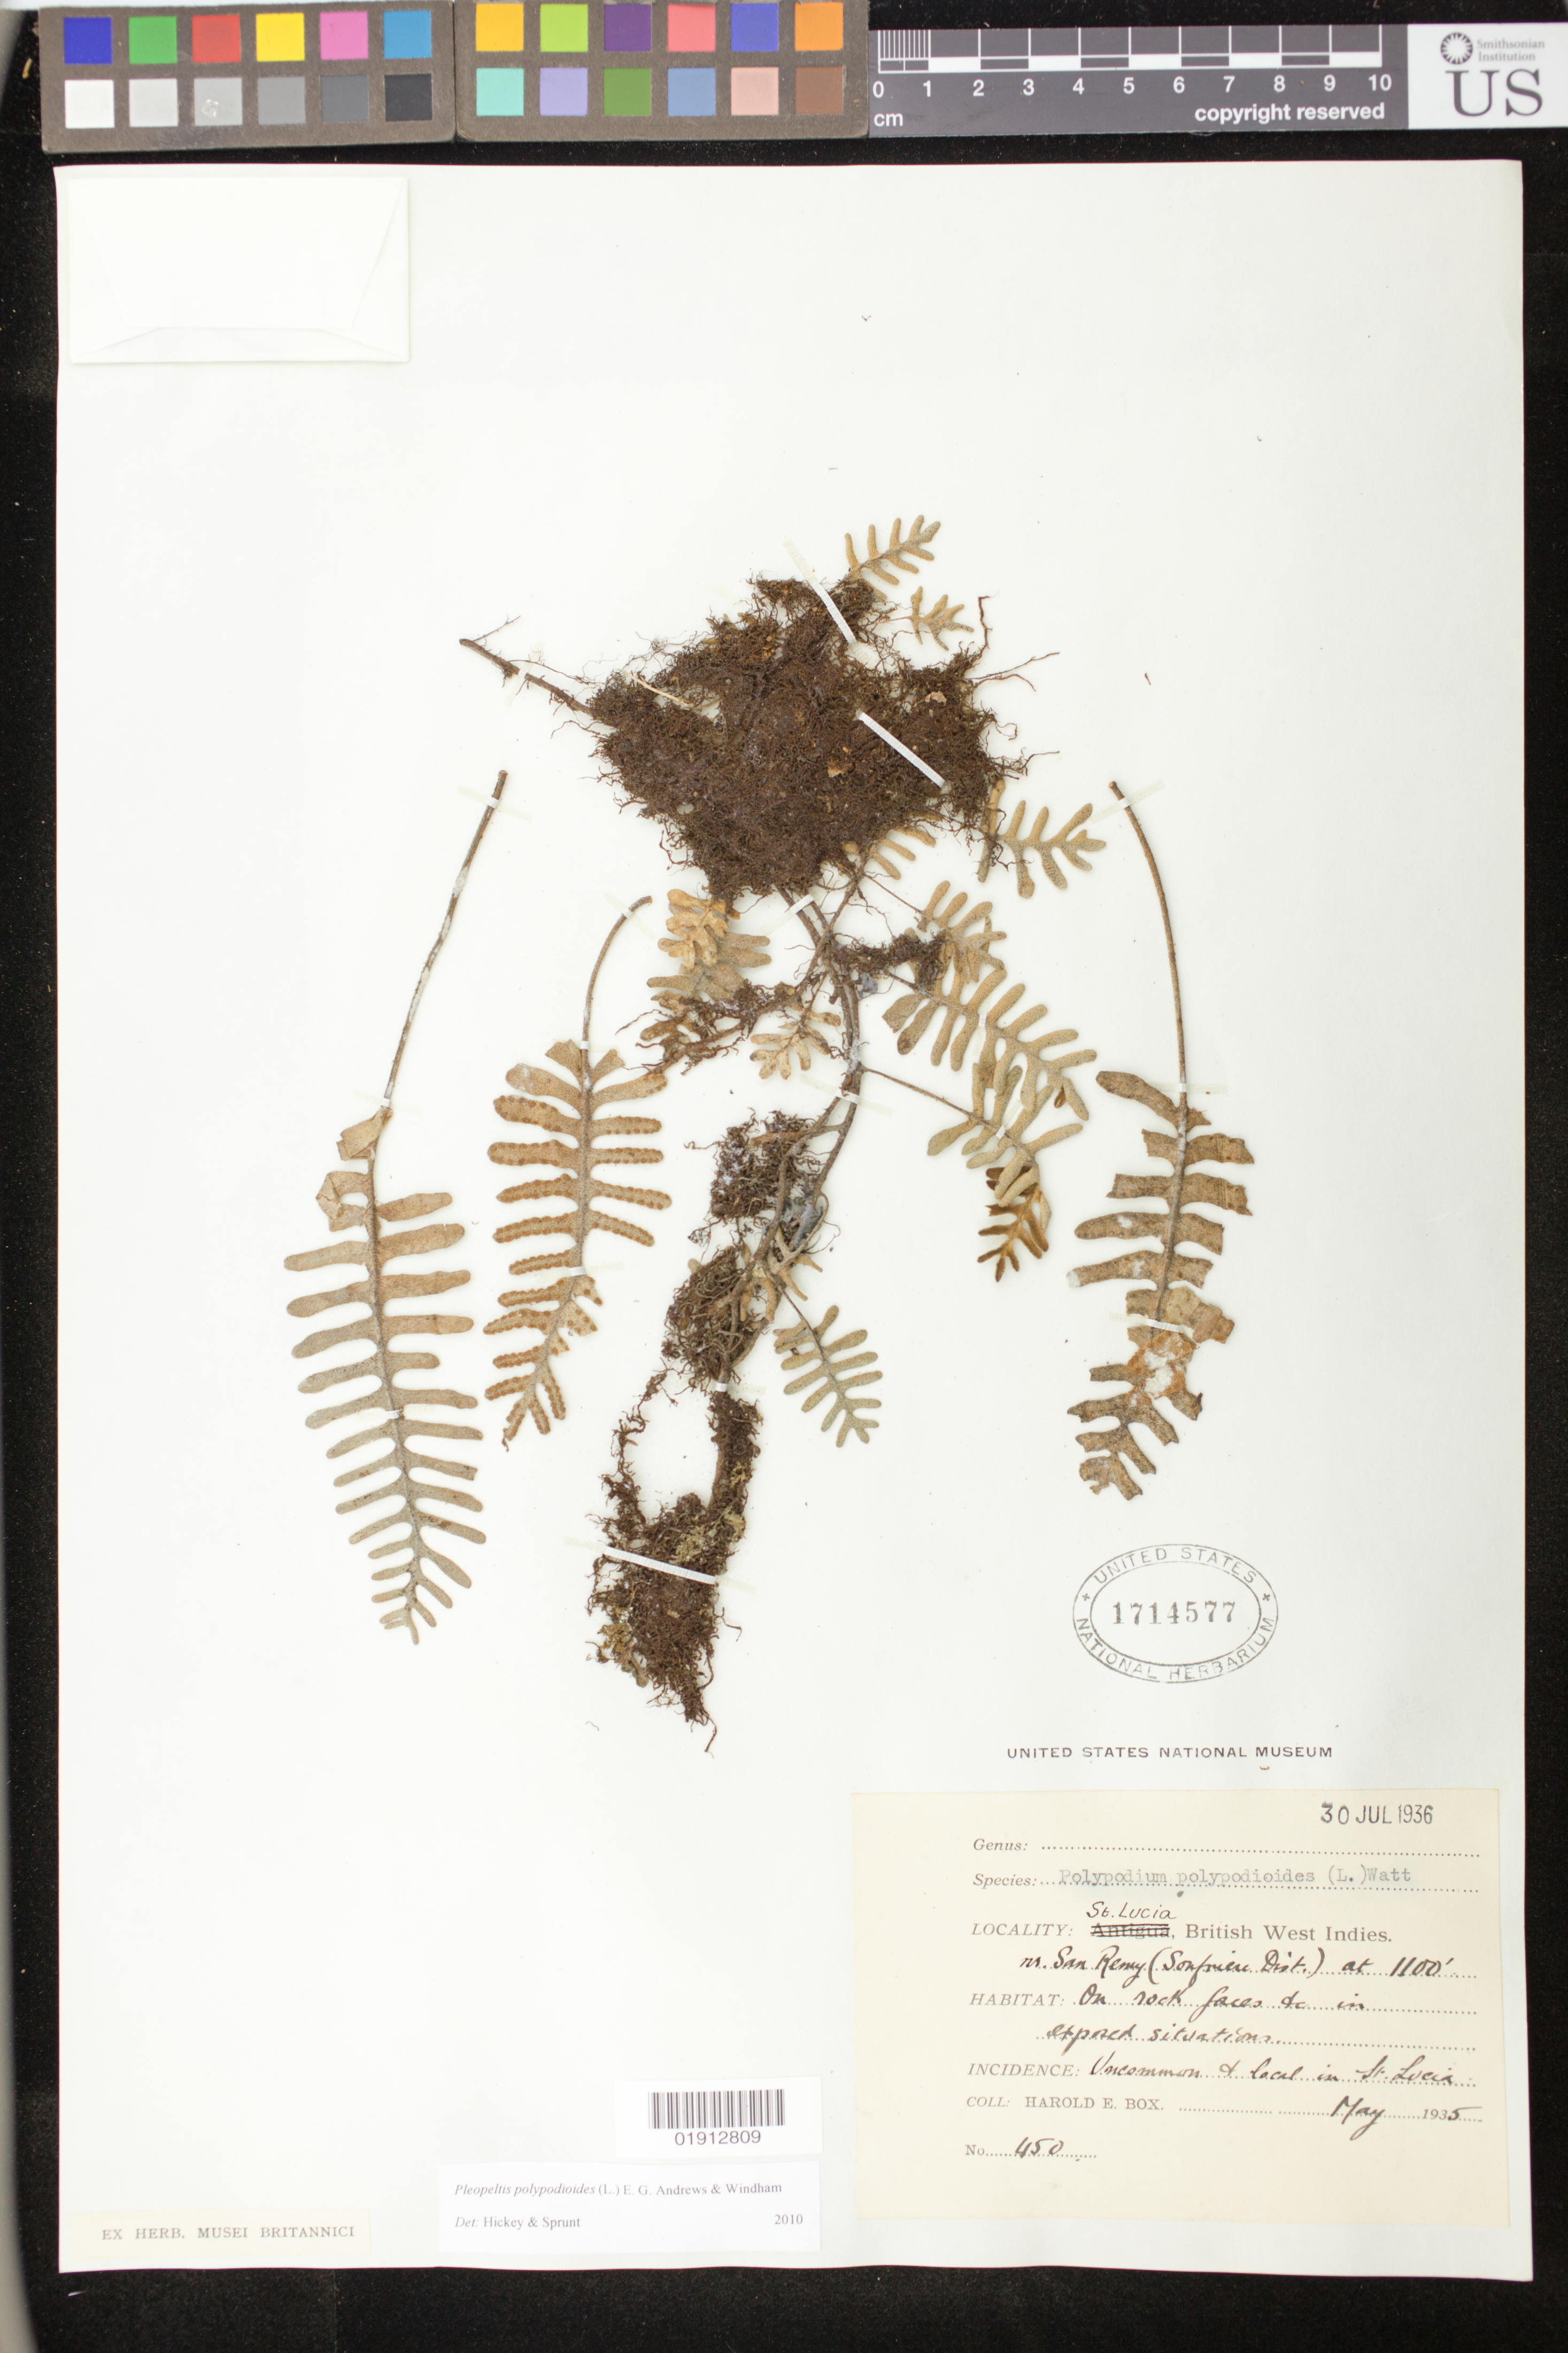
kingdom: Plantae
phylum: Tracheophyta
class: Polypodiopsida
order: Polypodiales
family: Polypodiaceae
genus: Pleopeltis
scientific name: Pleopeltis polypodioides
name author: (L.) E.G. Andrews & Windham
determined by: Hickey, R. J.; Sprunt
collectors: H. E. Box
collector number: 450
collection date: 1935-05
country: St. Lucia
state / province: Soufriere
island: St. Lucia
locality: British West Indies, San Remy (Soufriere Dist)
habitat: On rock faces in exposed situation.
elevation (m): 335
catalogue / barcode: US 1714577